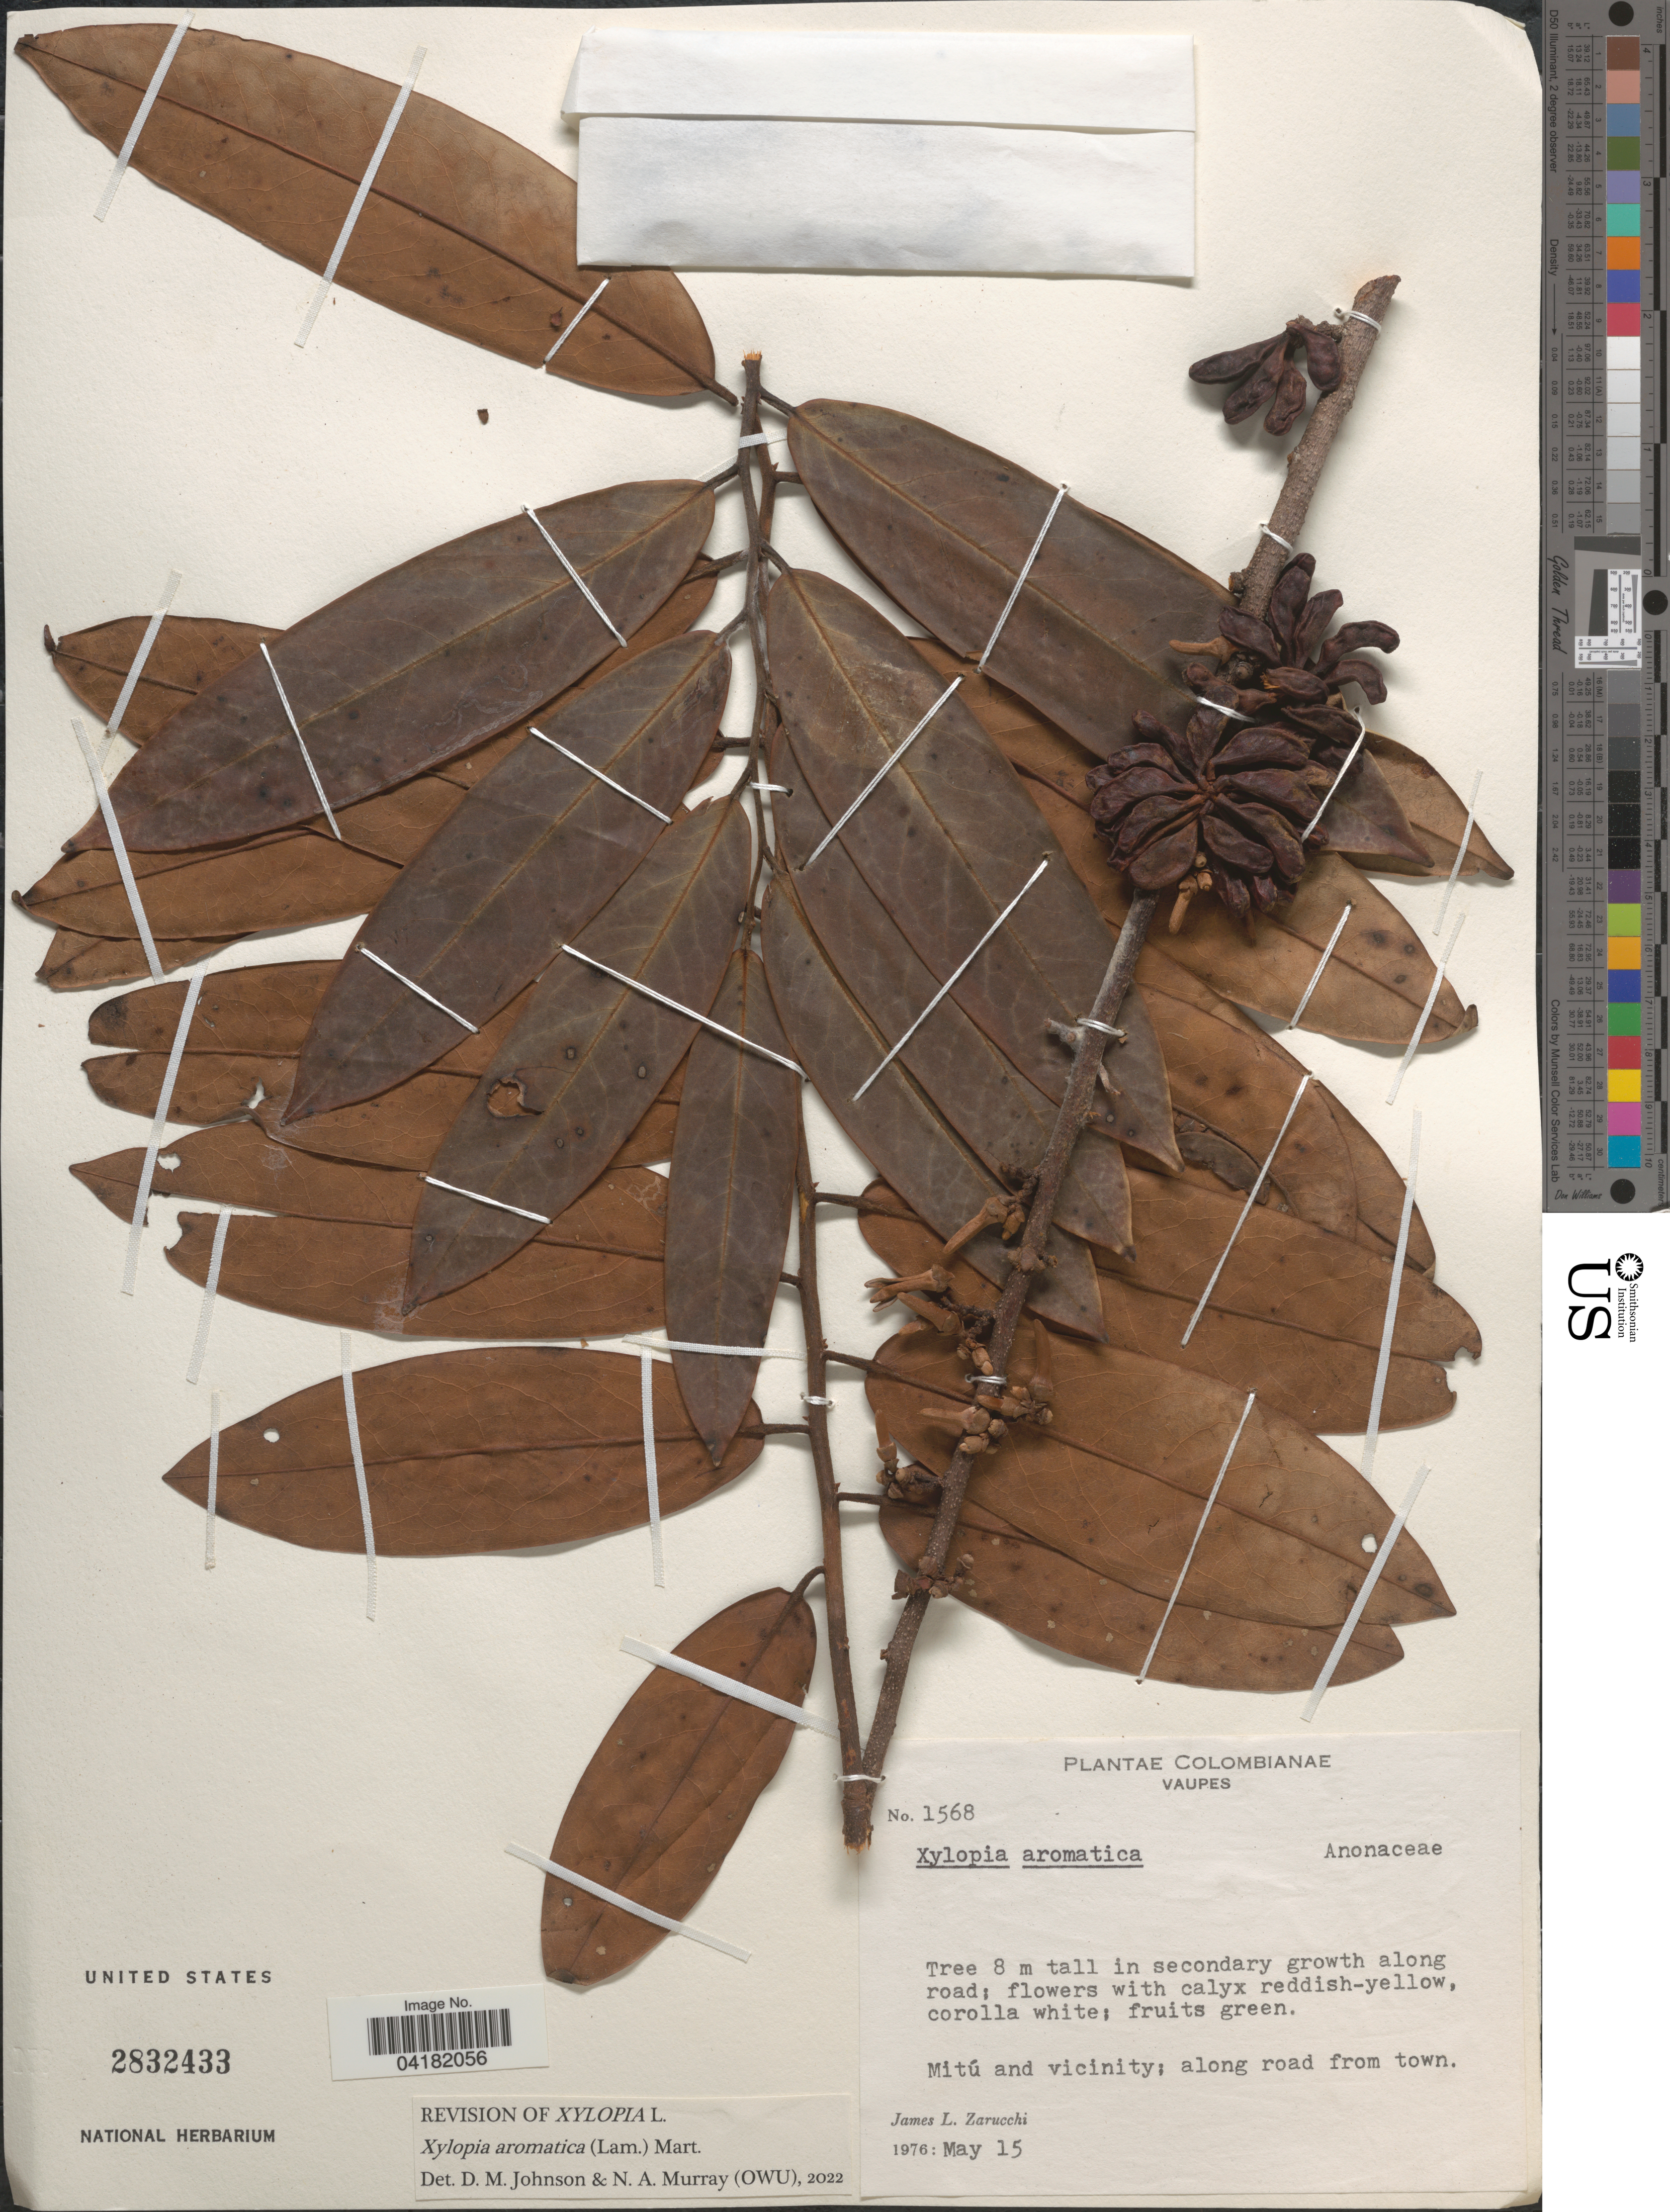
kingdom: Plantae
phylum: Tracheophyta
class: Magnoliopsida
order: Magnoliales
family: Annonaceae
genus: Xylopia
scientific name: Xylopia aromatica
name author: (Lam.) Mart.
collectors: J. L. Zarucchi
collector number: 1568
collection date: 1976-05-15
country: Colombia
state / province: Vaupés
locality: Colombianae. Mitú and vicinity; along road from town.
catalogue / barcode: US 2832433